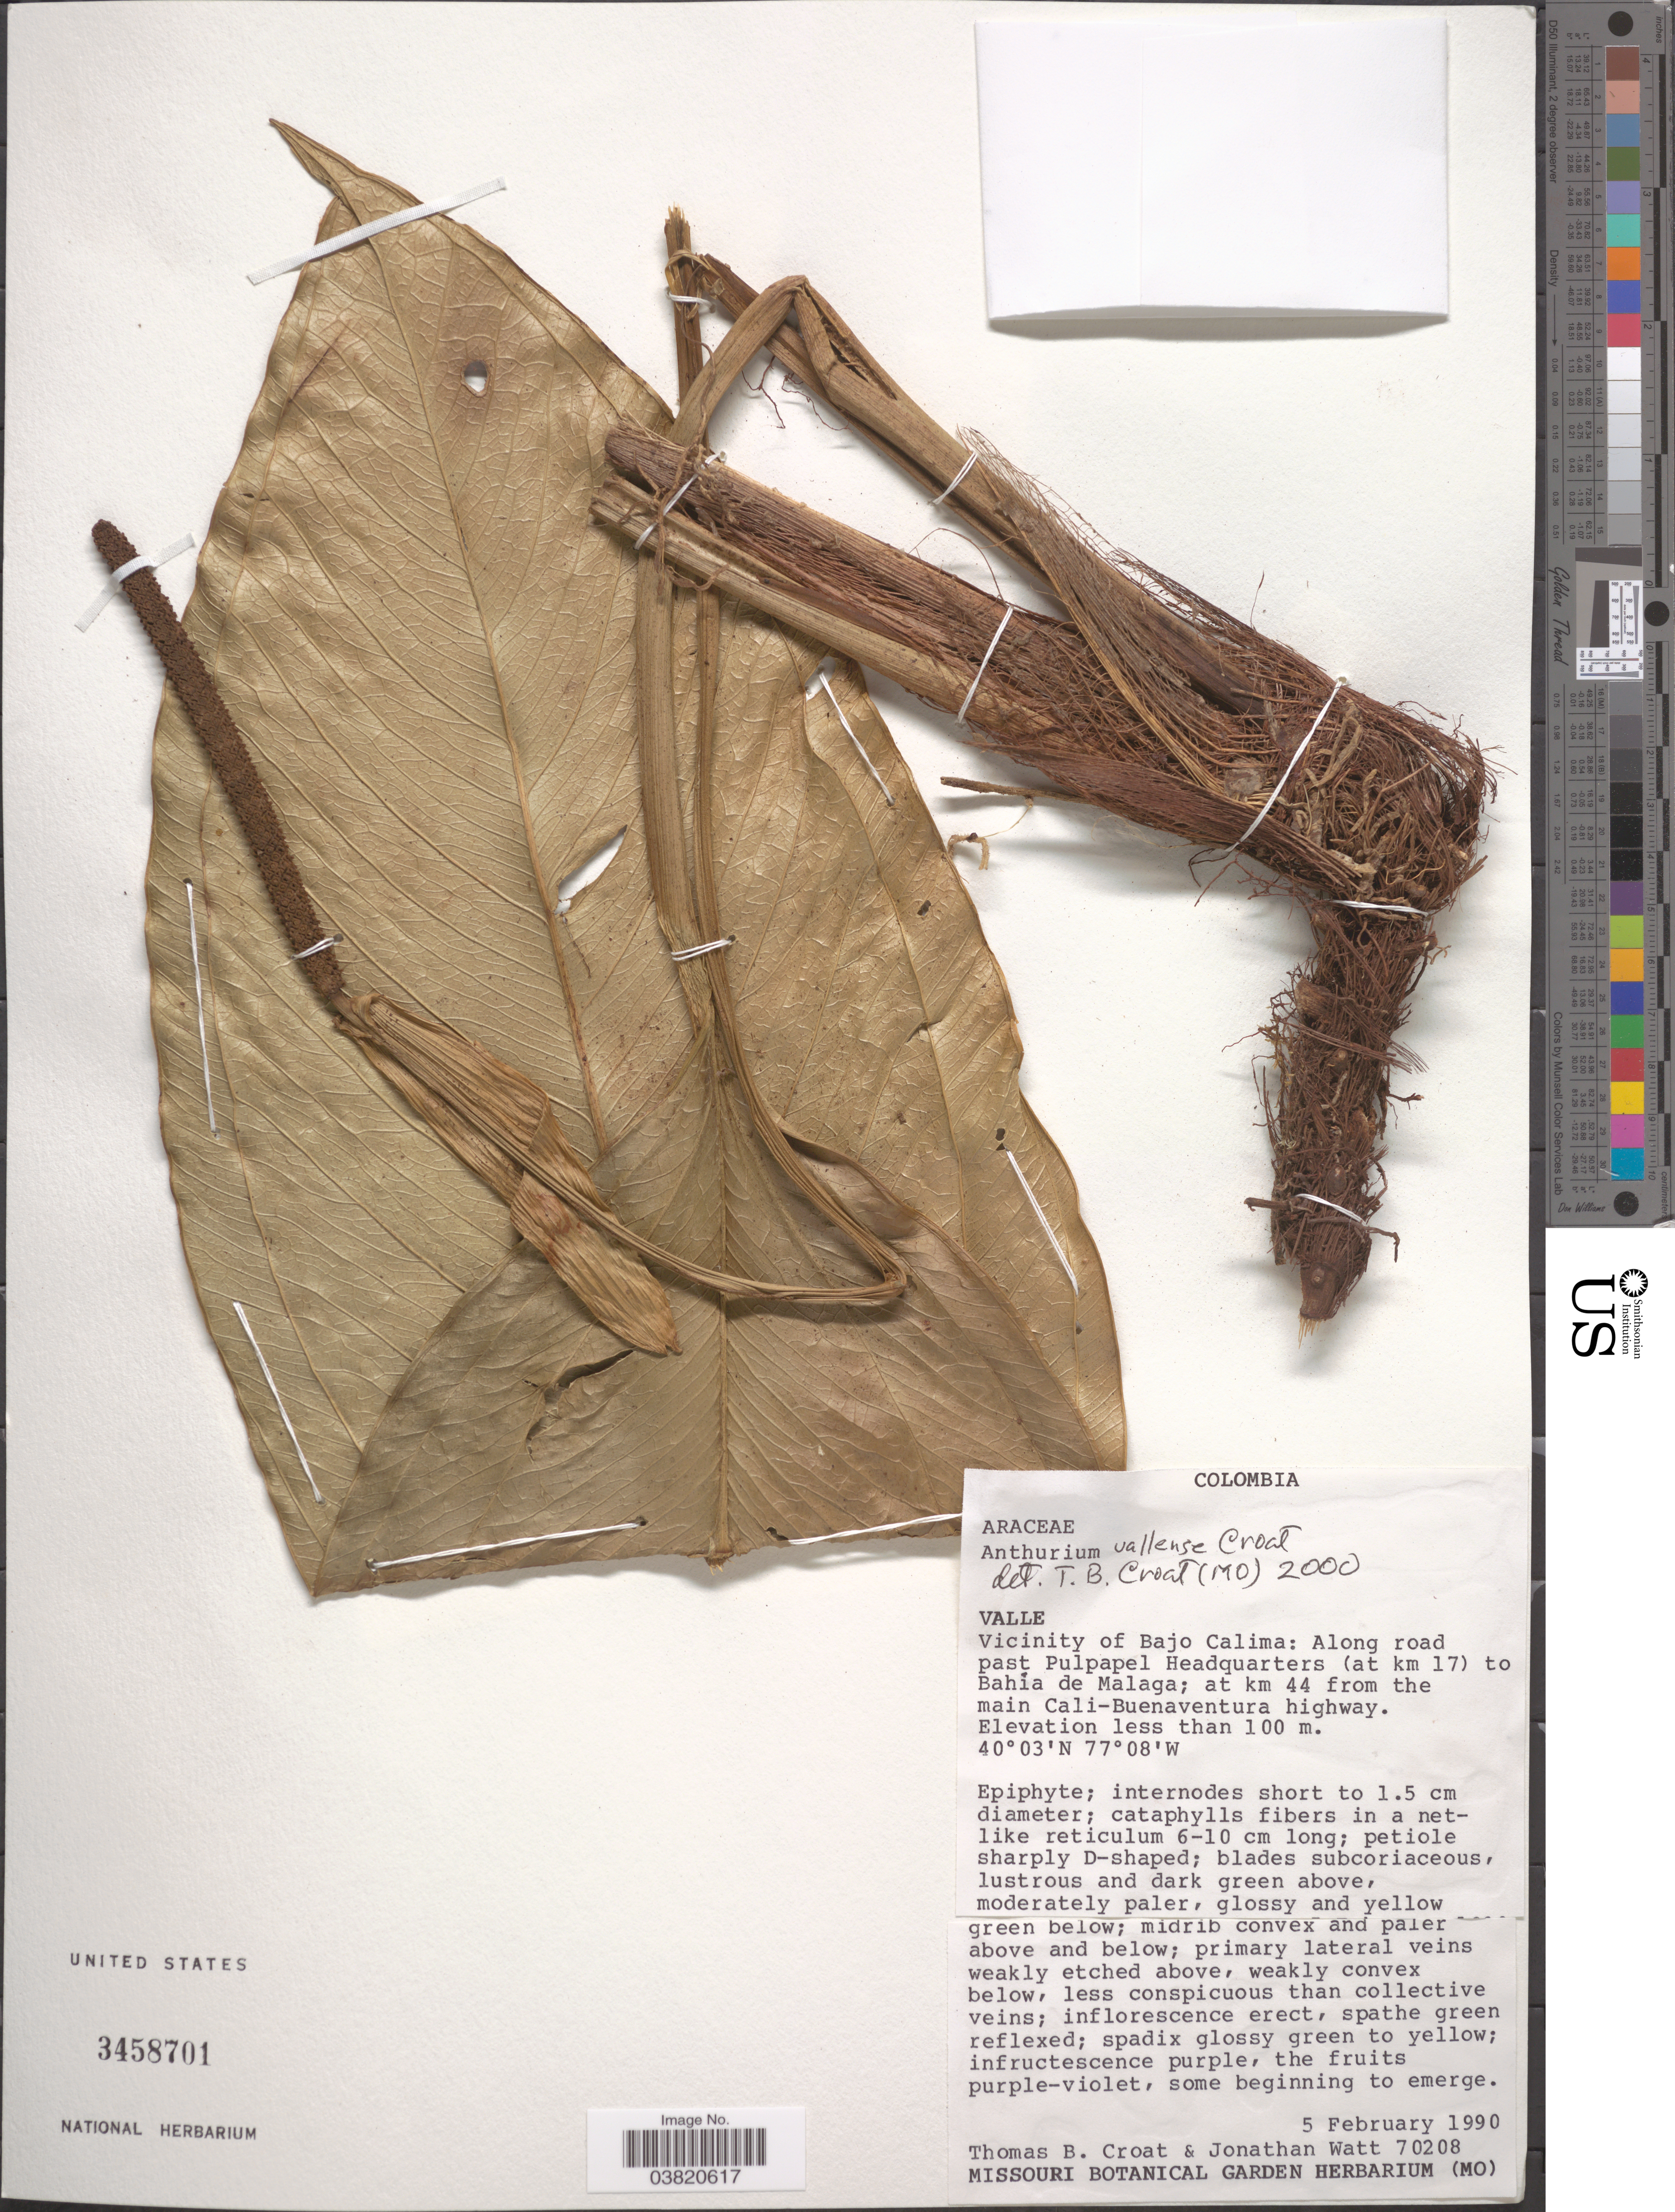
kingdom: Plantae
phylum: Tracheophyta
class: Liliopsida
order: Alismatales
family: Araceae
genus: Anthurium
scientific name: Anthurium vallense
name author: Croat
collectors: T. B. Croat & J. Watt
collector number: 70208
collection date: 1990-02-05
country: Colombia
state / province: Valle del Cauca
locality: Vicinity of Bajo Calima: Along road past Pulpapel Headquarters (at km 17) to Bahía de Malaga; at km 44 from the main Cali-Buenaventura highway.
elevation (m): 100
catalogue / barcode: US 3458701